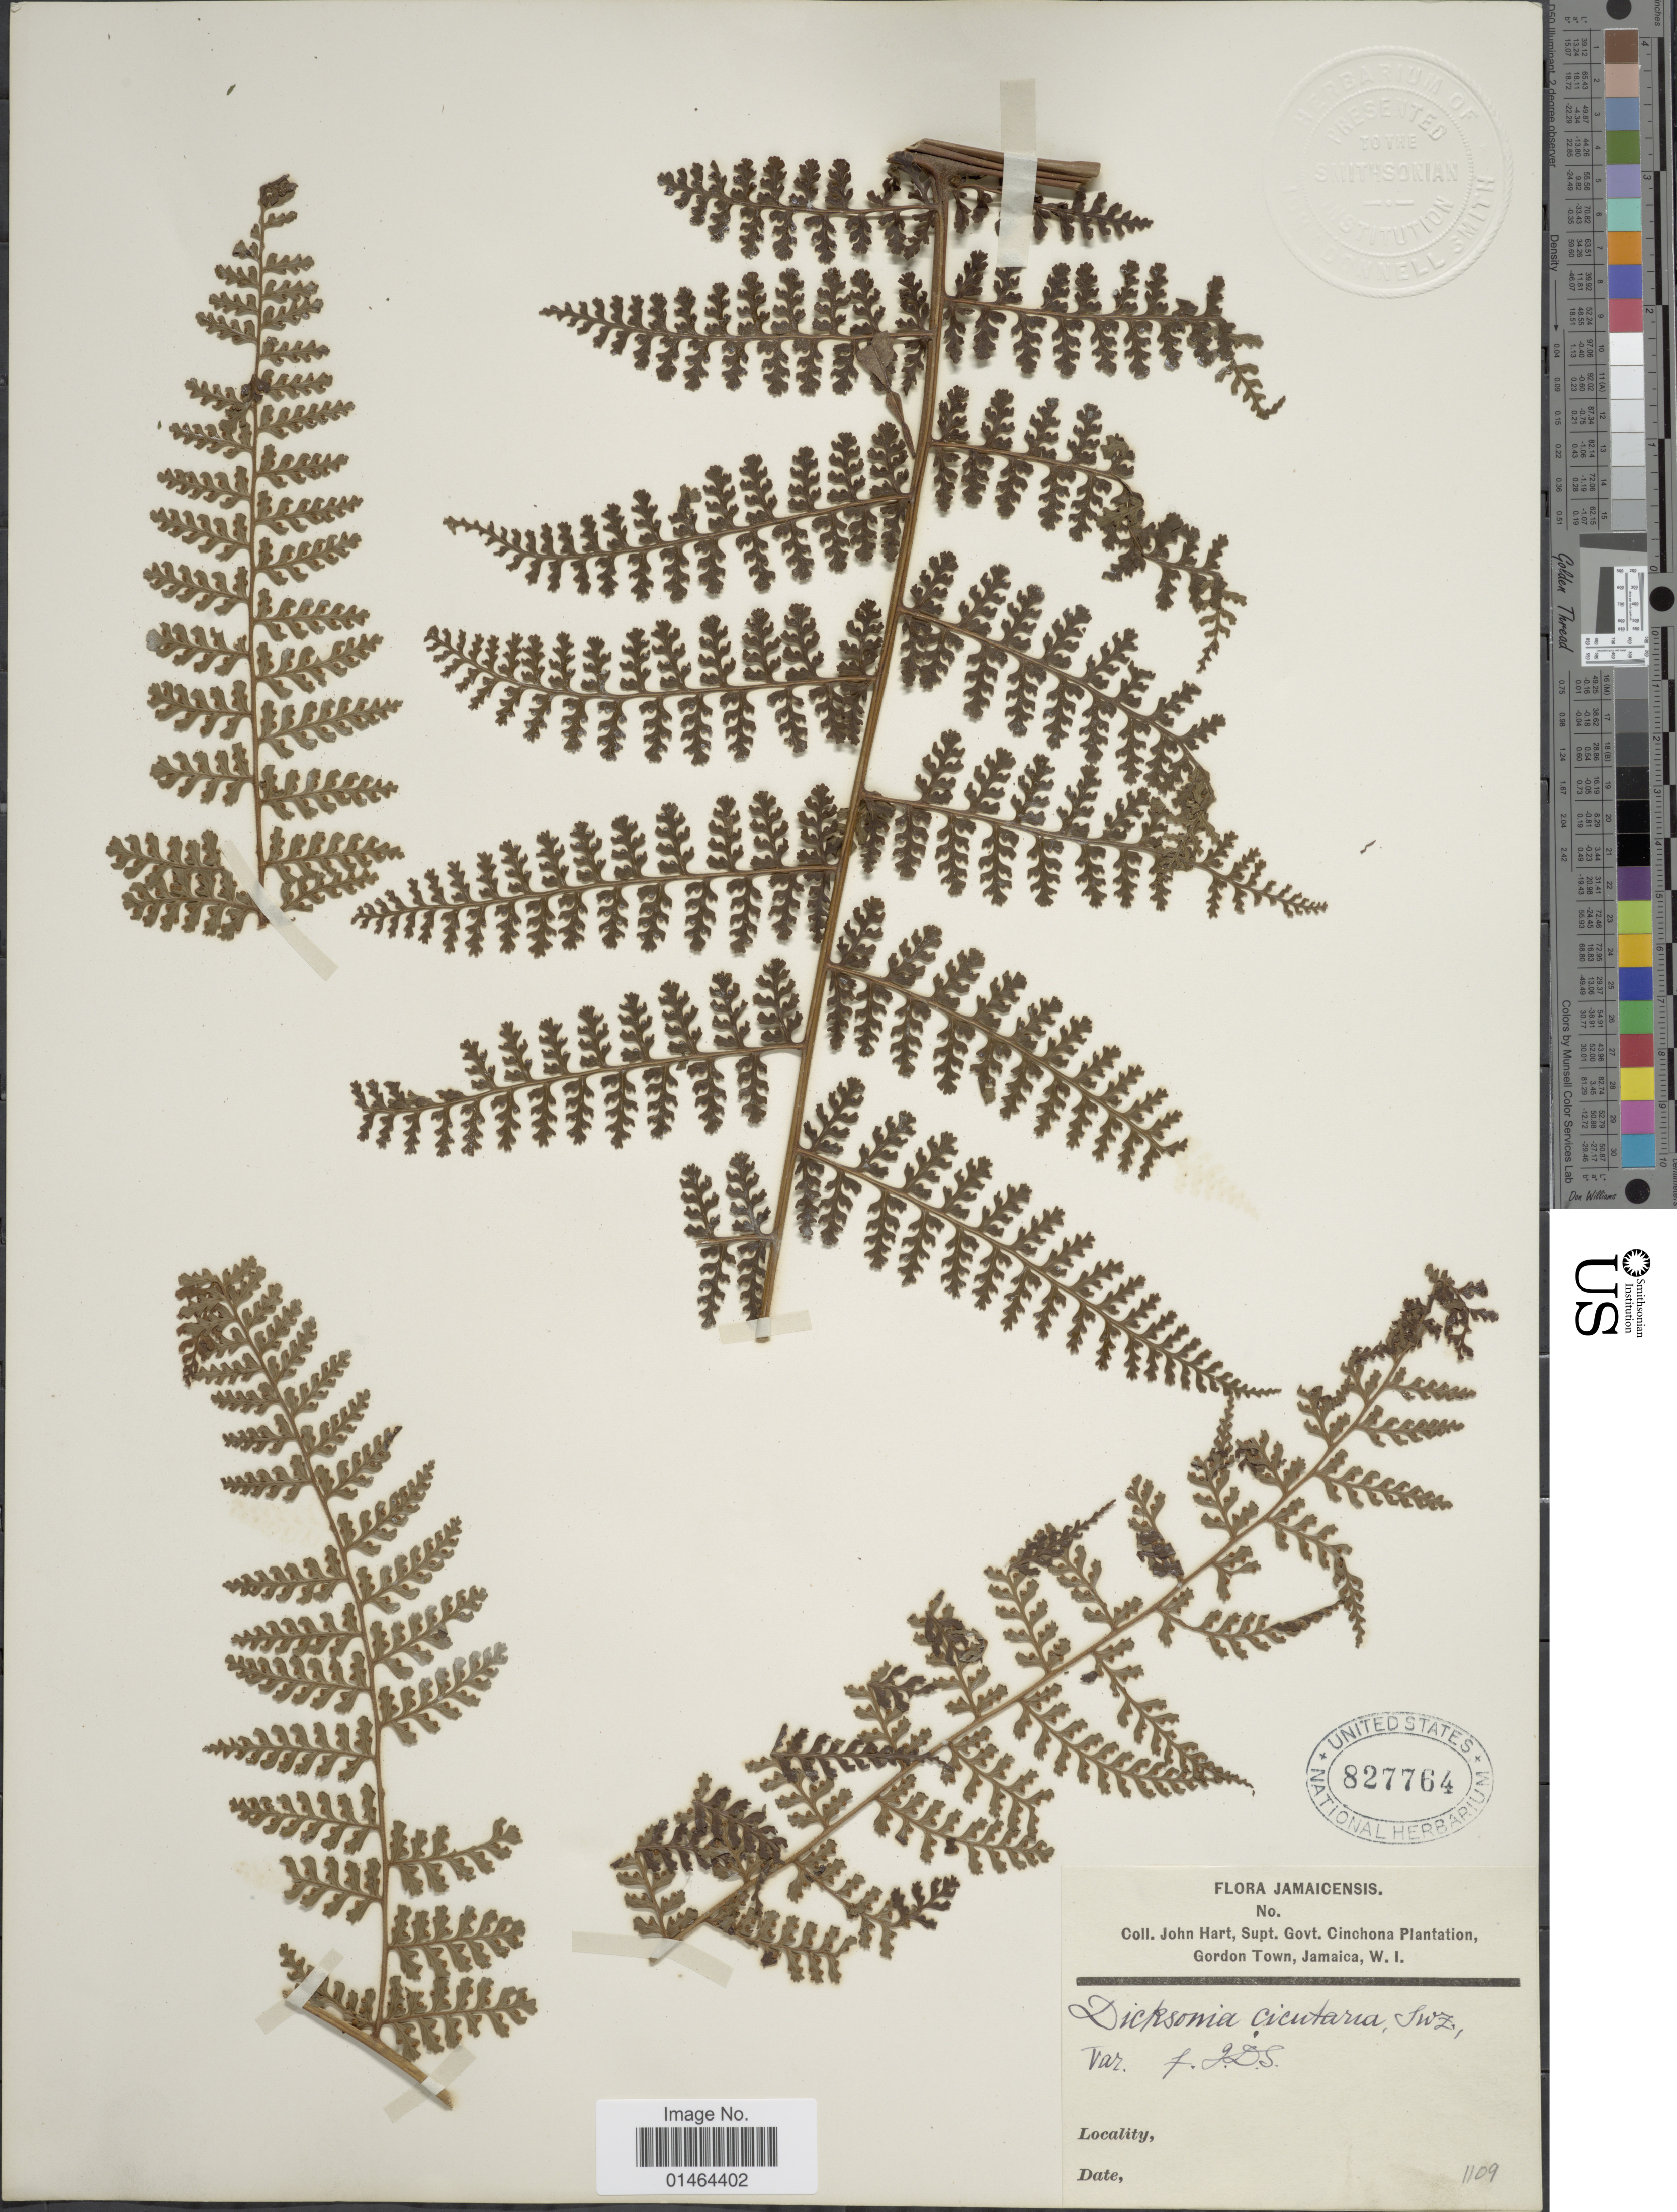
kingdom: Plantae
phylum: Tracheophyta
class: Polypodiopsida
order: Polypodiales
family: Dennstaedtiaceae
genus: Dennstaedtia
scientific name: Dennstaedtia cornuta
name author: (Kaulf.) Mett.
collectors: J. Hart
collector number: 1109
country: Jamaica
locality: Gordon Town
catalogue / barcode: US 827764